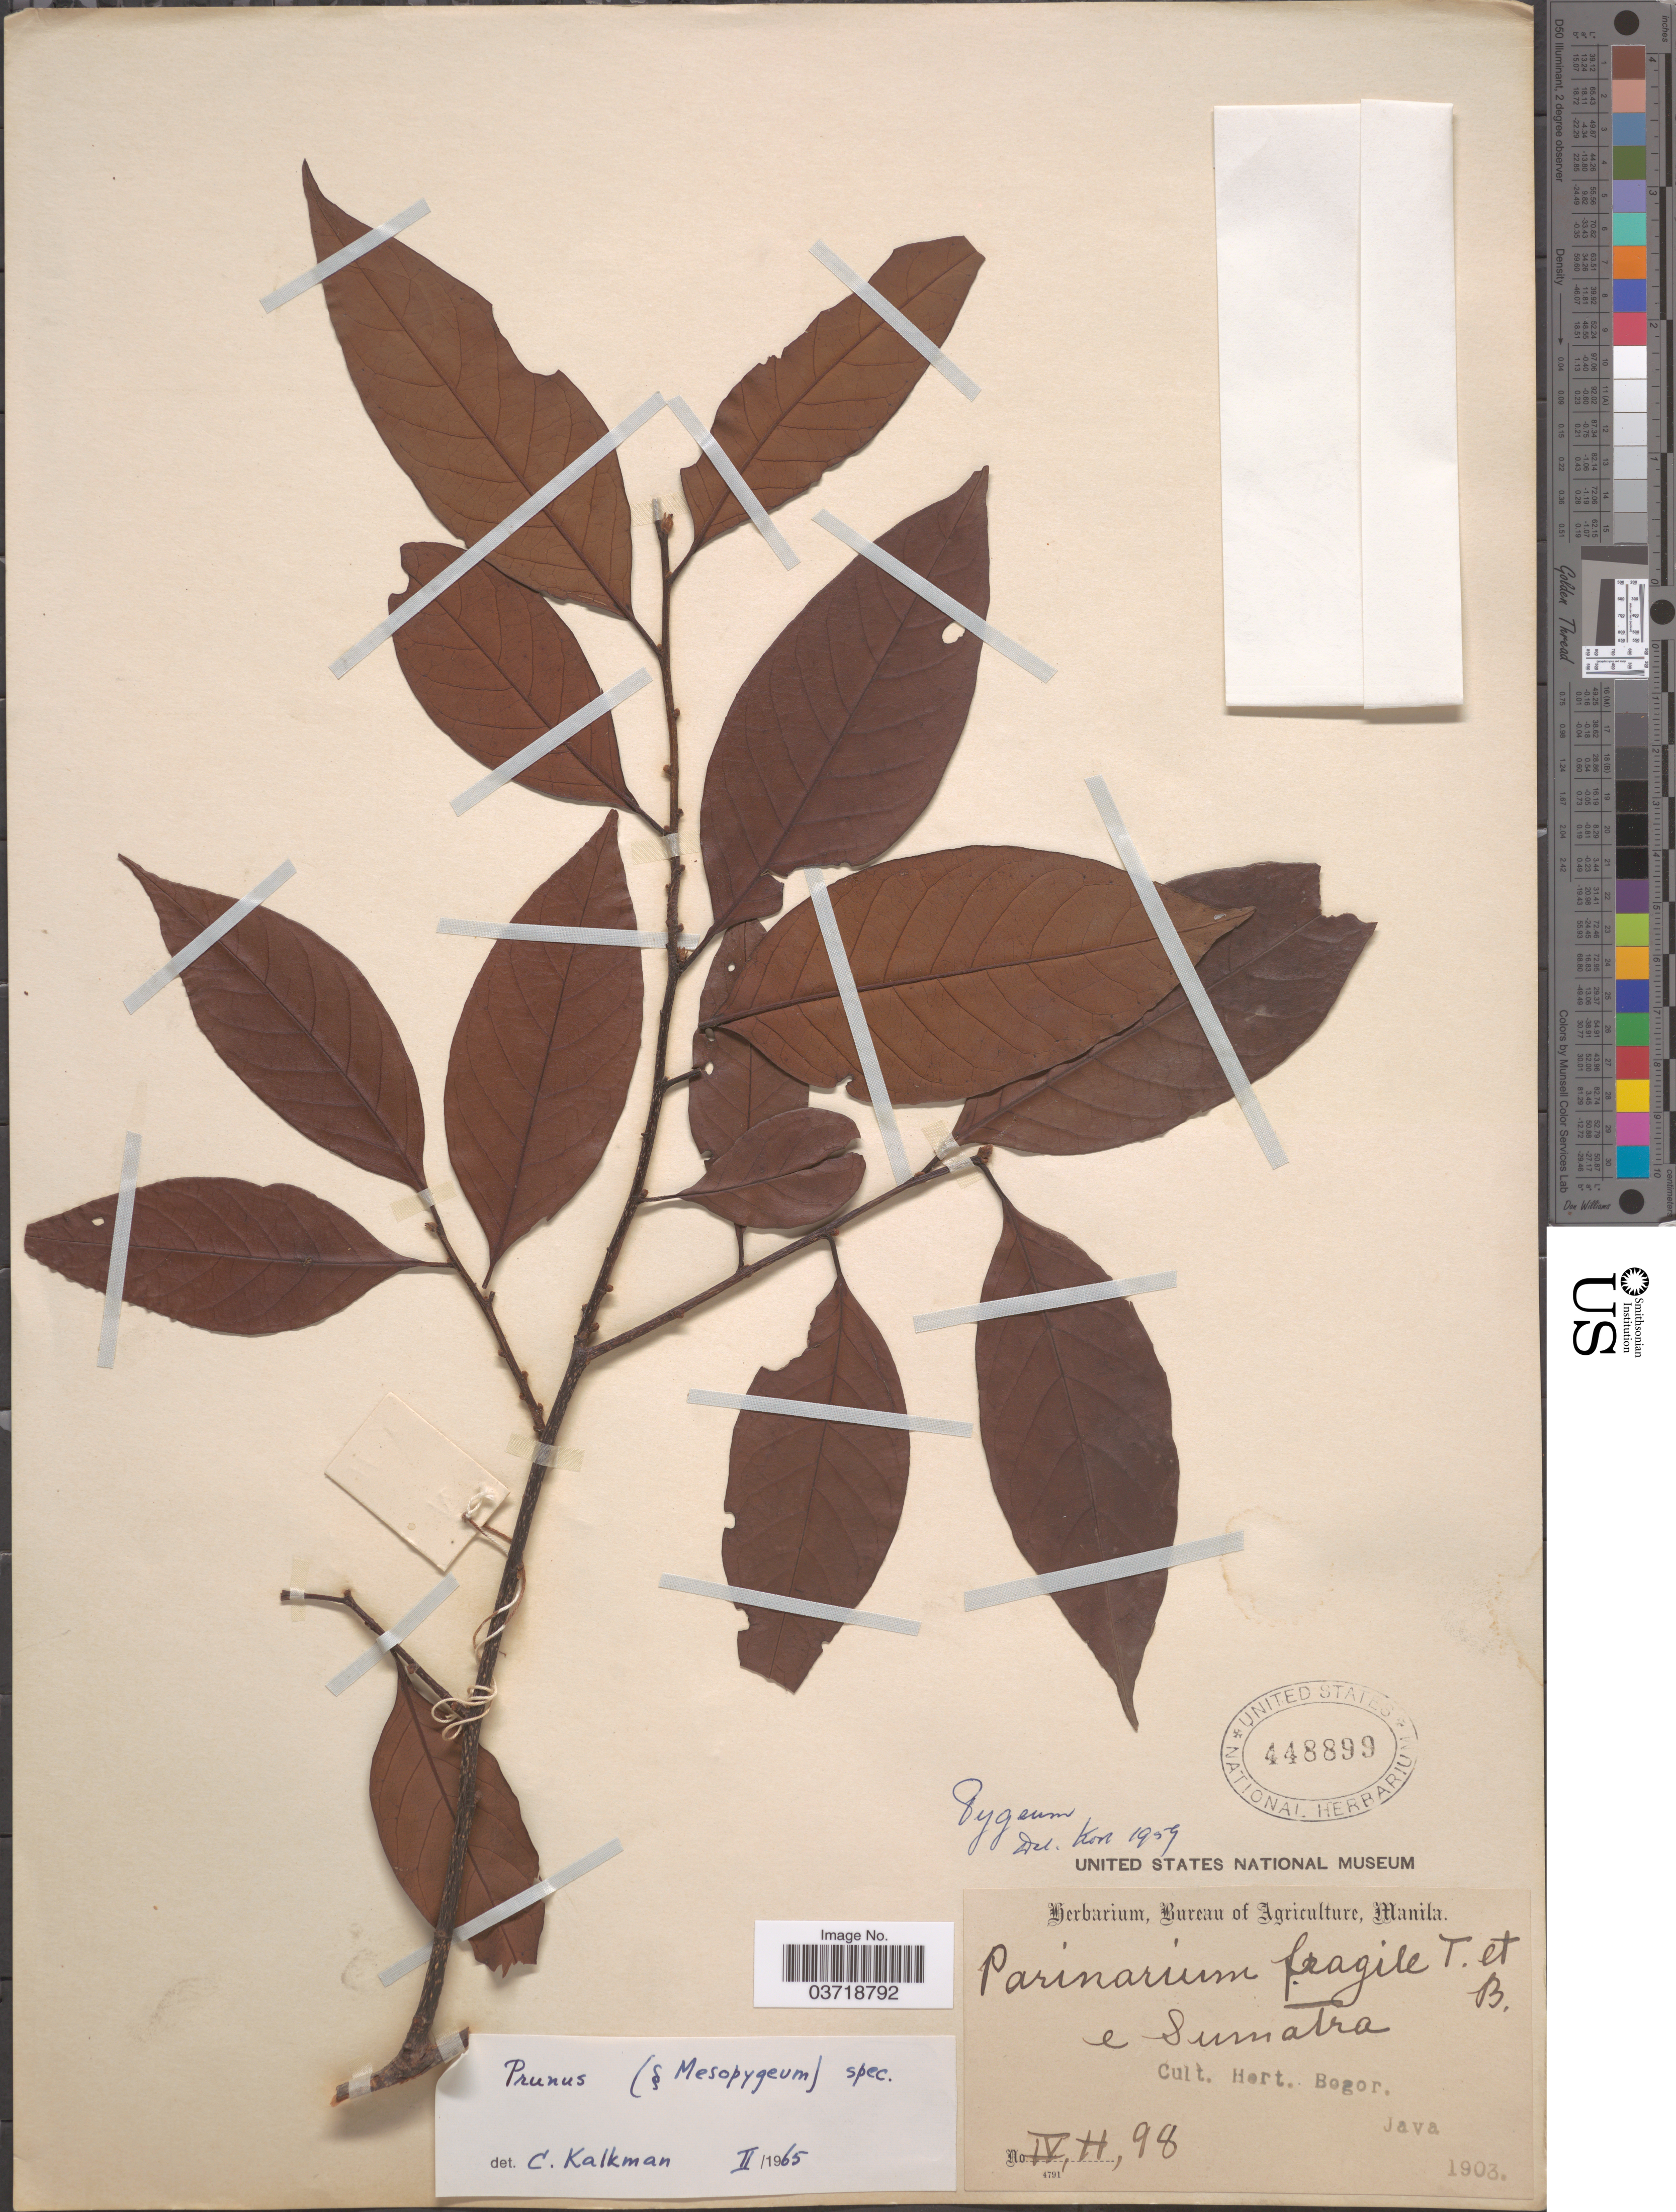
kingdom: Plantae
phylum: Tracheophyta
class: Magnoliopsida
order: Rosales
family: Rosaceae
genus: Prunus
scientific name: Prunus sp.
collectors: Ex herb. Bureau of Agriculture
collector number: IV, H, 98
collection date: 1903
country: Indonesia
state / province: Java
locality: Cult. Hort. Bogor.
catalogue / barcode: US 448899